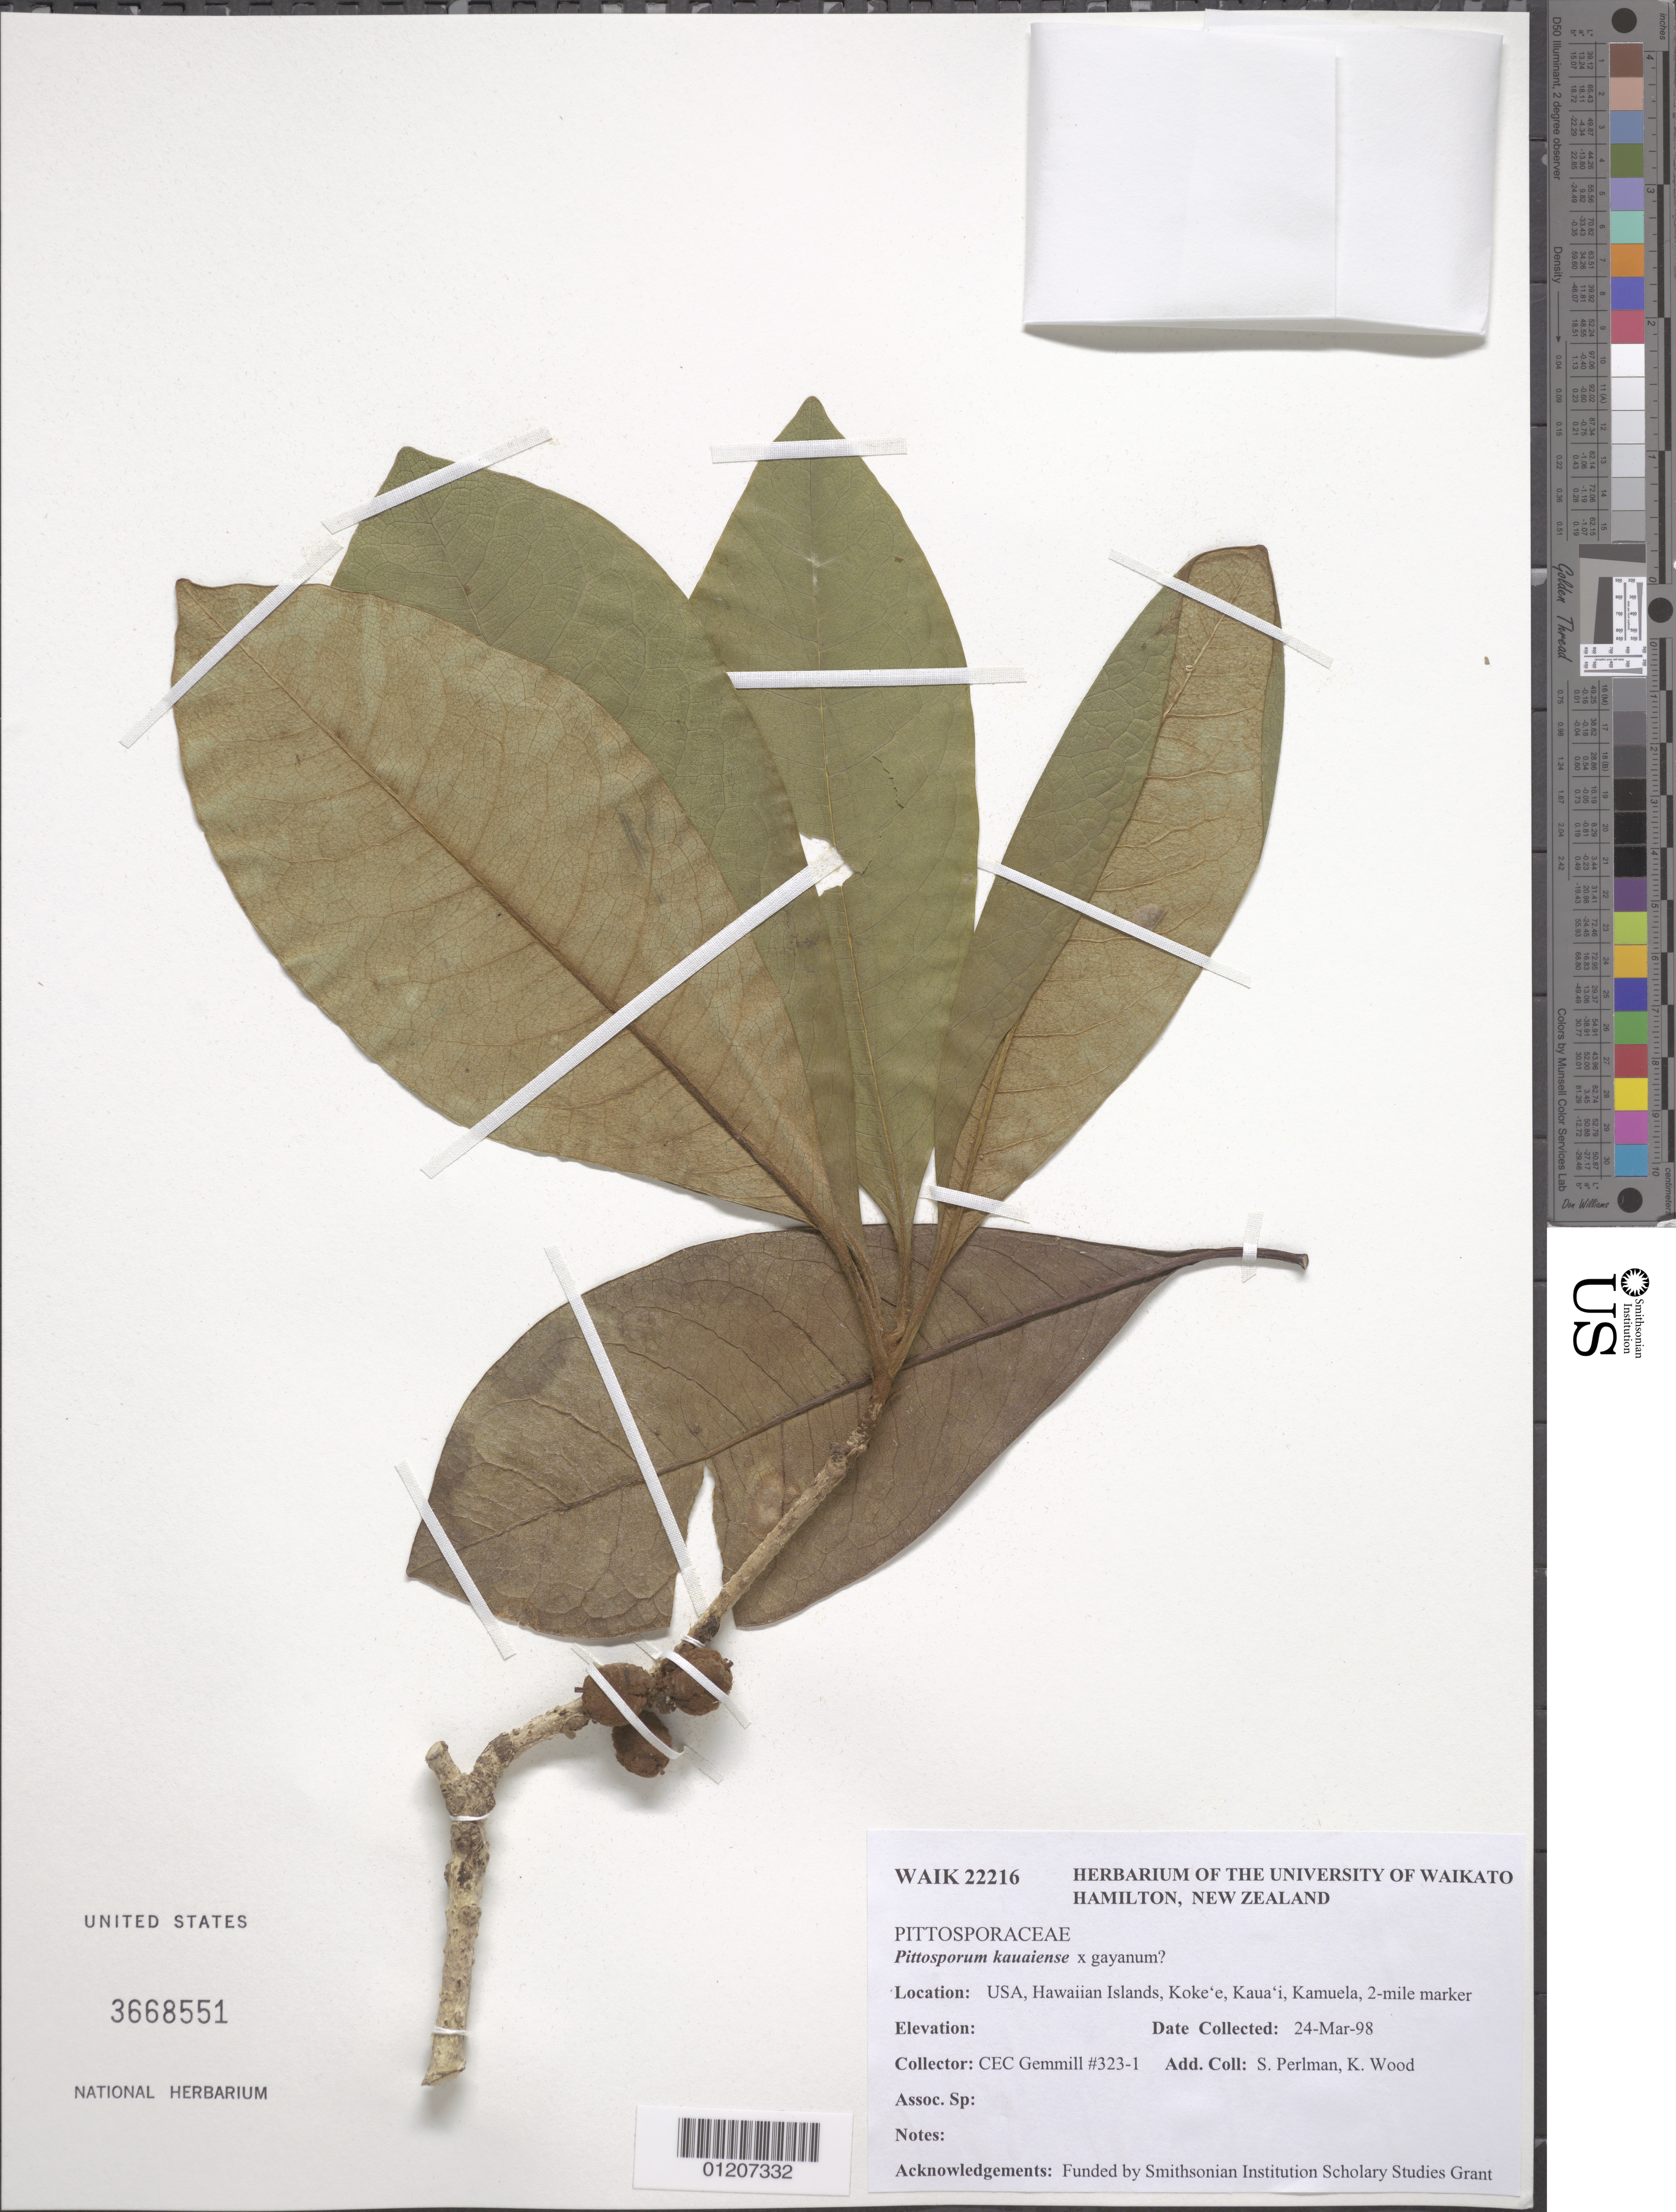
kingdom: Plantae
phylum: Tracheophyta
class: Magnoliopsida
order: Apiales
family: Pittosporaceae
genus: Pittosporum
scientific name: Pittosporum gayanum x P. kauaiense Hillebr.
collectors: C. Gemmill, S. P. Perlman & K. R. Wood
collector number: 323-1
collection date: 1998-03-24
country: United States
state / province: Hawaii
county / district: Kaui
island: Kaua'i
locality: Kokee, Kamuela, 2-mile marker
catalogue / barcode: US 3668551